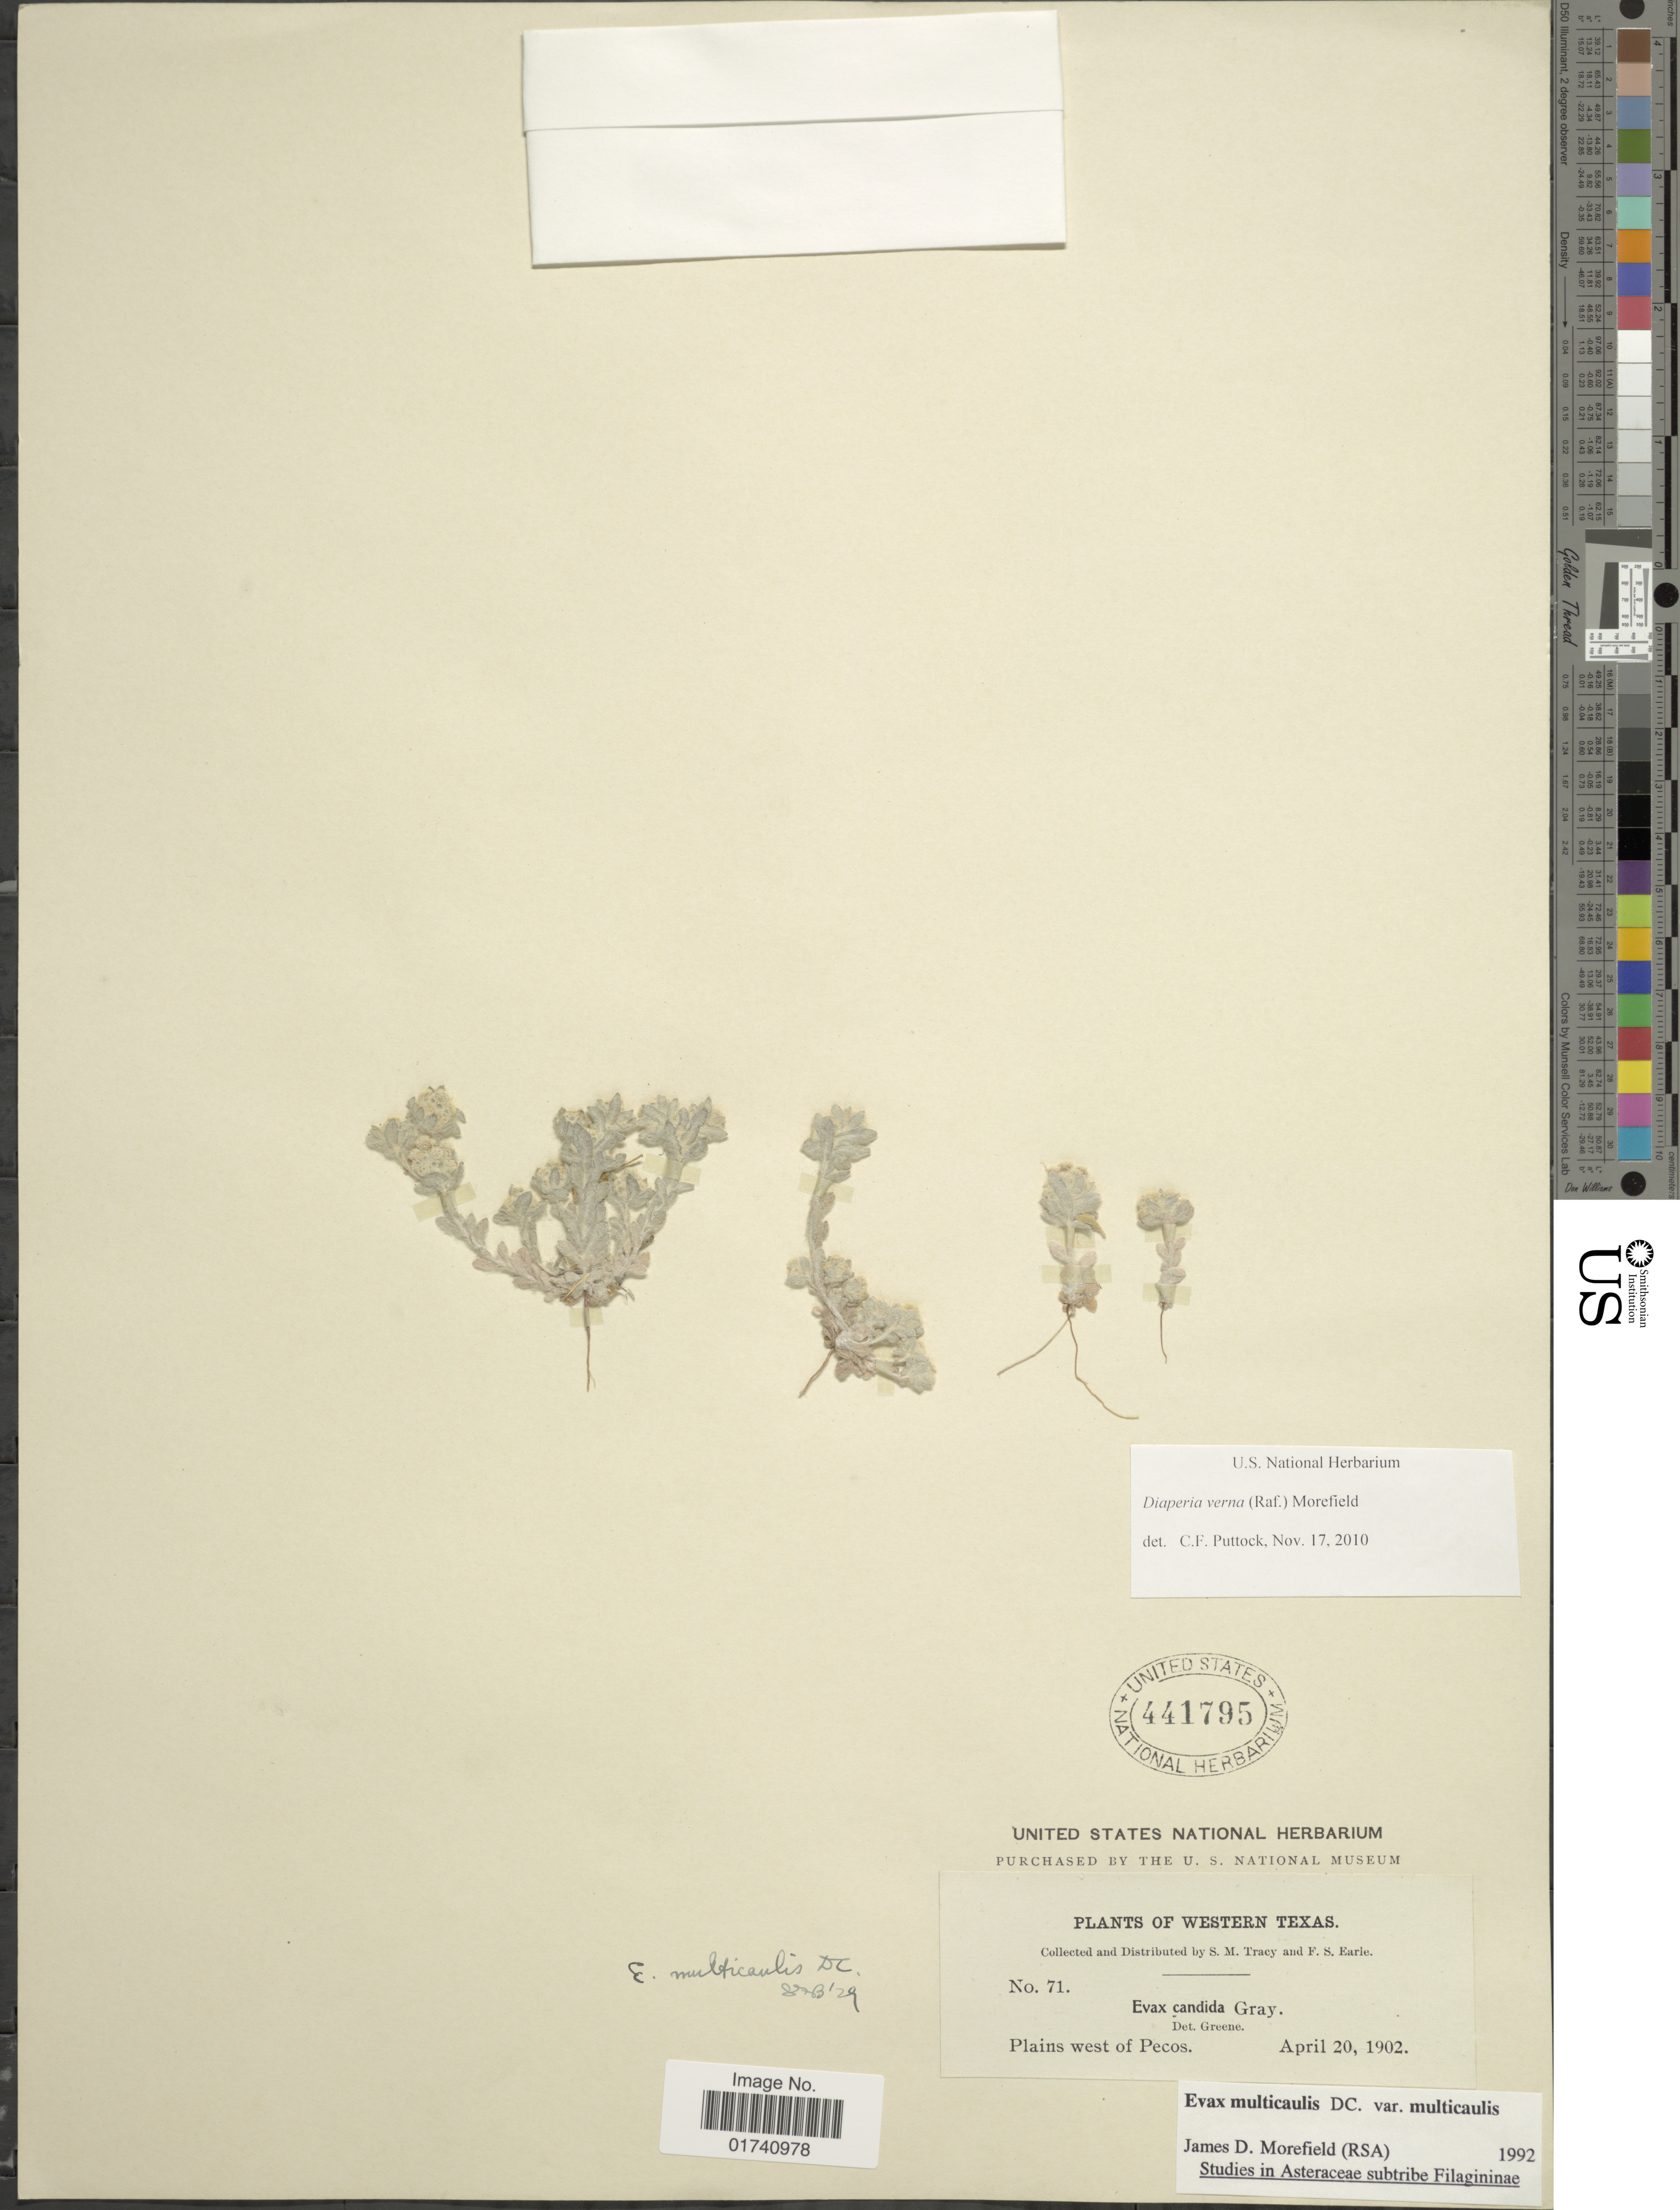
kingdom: Plantae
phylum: Tracheophyta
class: Magnoliopsida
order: Asterales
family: Asteraceae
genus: Diaperia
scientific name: Diaperia verna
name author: (Raf.) Morefield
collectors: S. M. Tracy & F. S. Earle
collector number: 71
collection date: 1902-04-20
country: United States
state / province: Texas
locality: Western Texas. Plain west of Pecos.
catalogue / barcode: US 441795